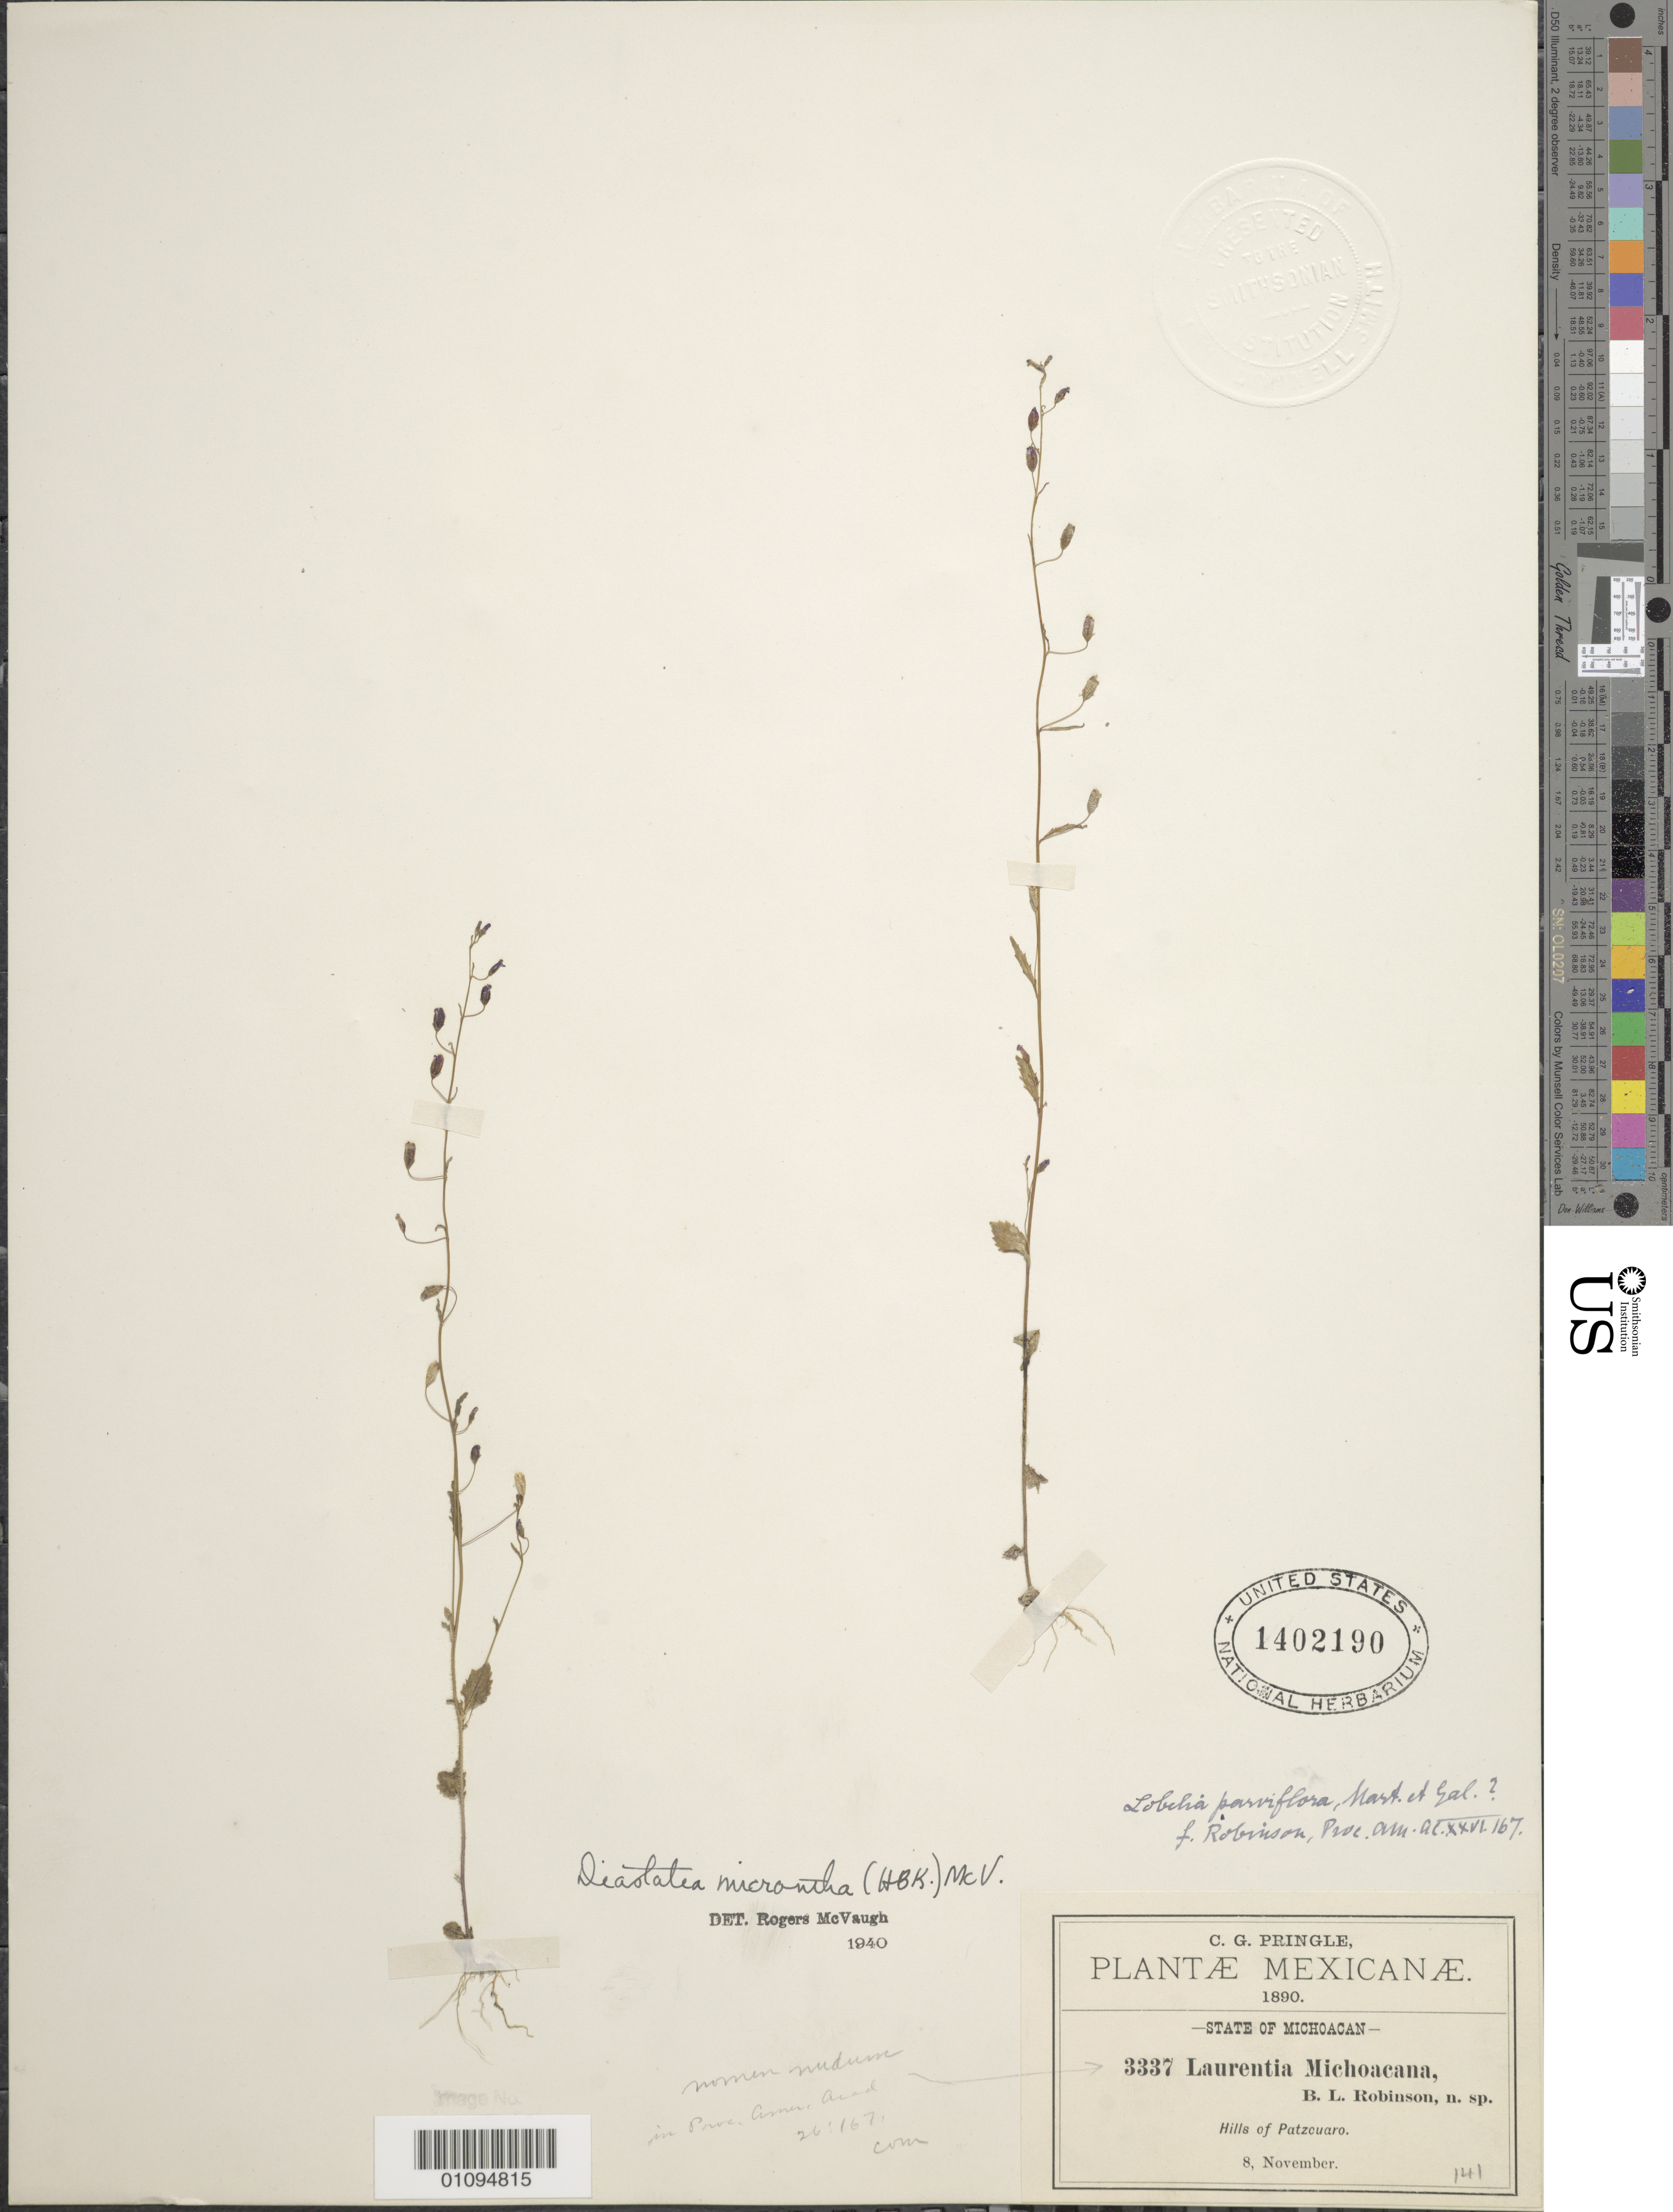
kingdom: Plantae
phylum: Tracheophyta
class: Magnoliopsida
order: Asterales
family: Campanulaceae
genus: Diastatea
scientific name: Diastatea micrantha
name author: (Kunth) McVaugh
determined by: McVaugh, R.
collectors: C. G. Pringle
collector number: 3337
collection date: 1890-11-08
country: Mexico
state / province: Michoacán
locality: Hills of Patzcuaro.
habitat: Hills.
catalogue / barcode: US 1402190